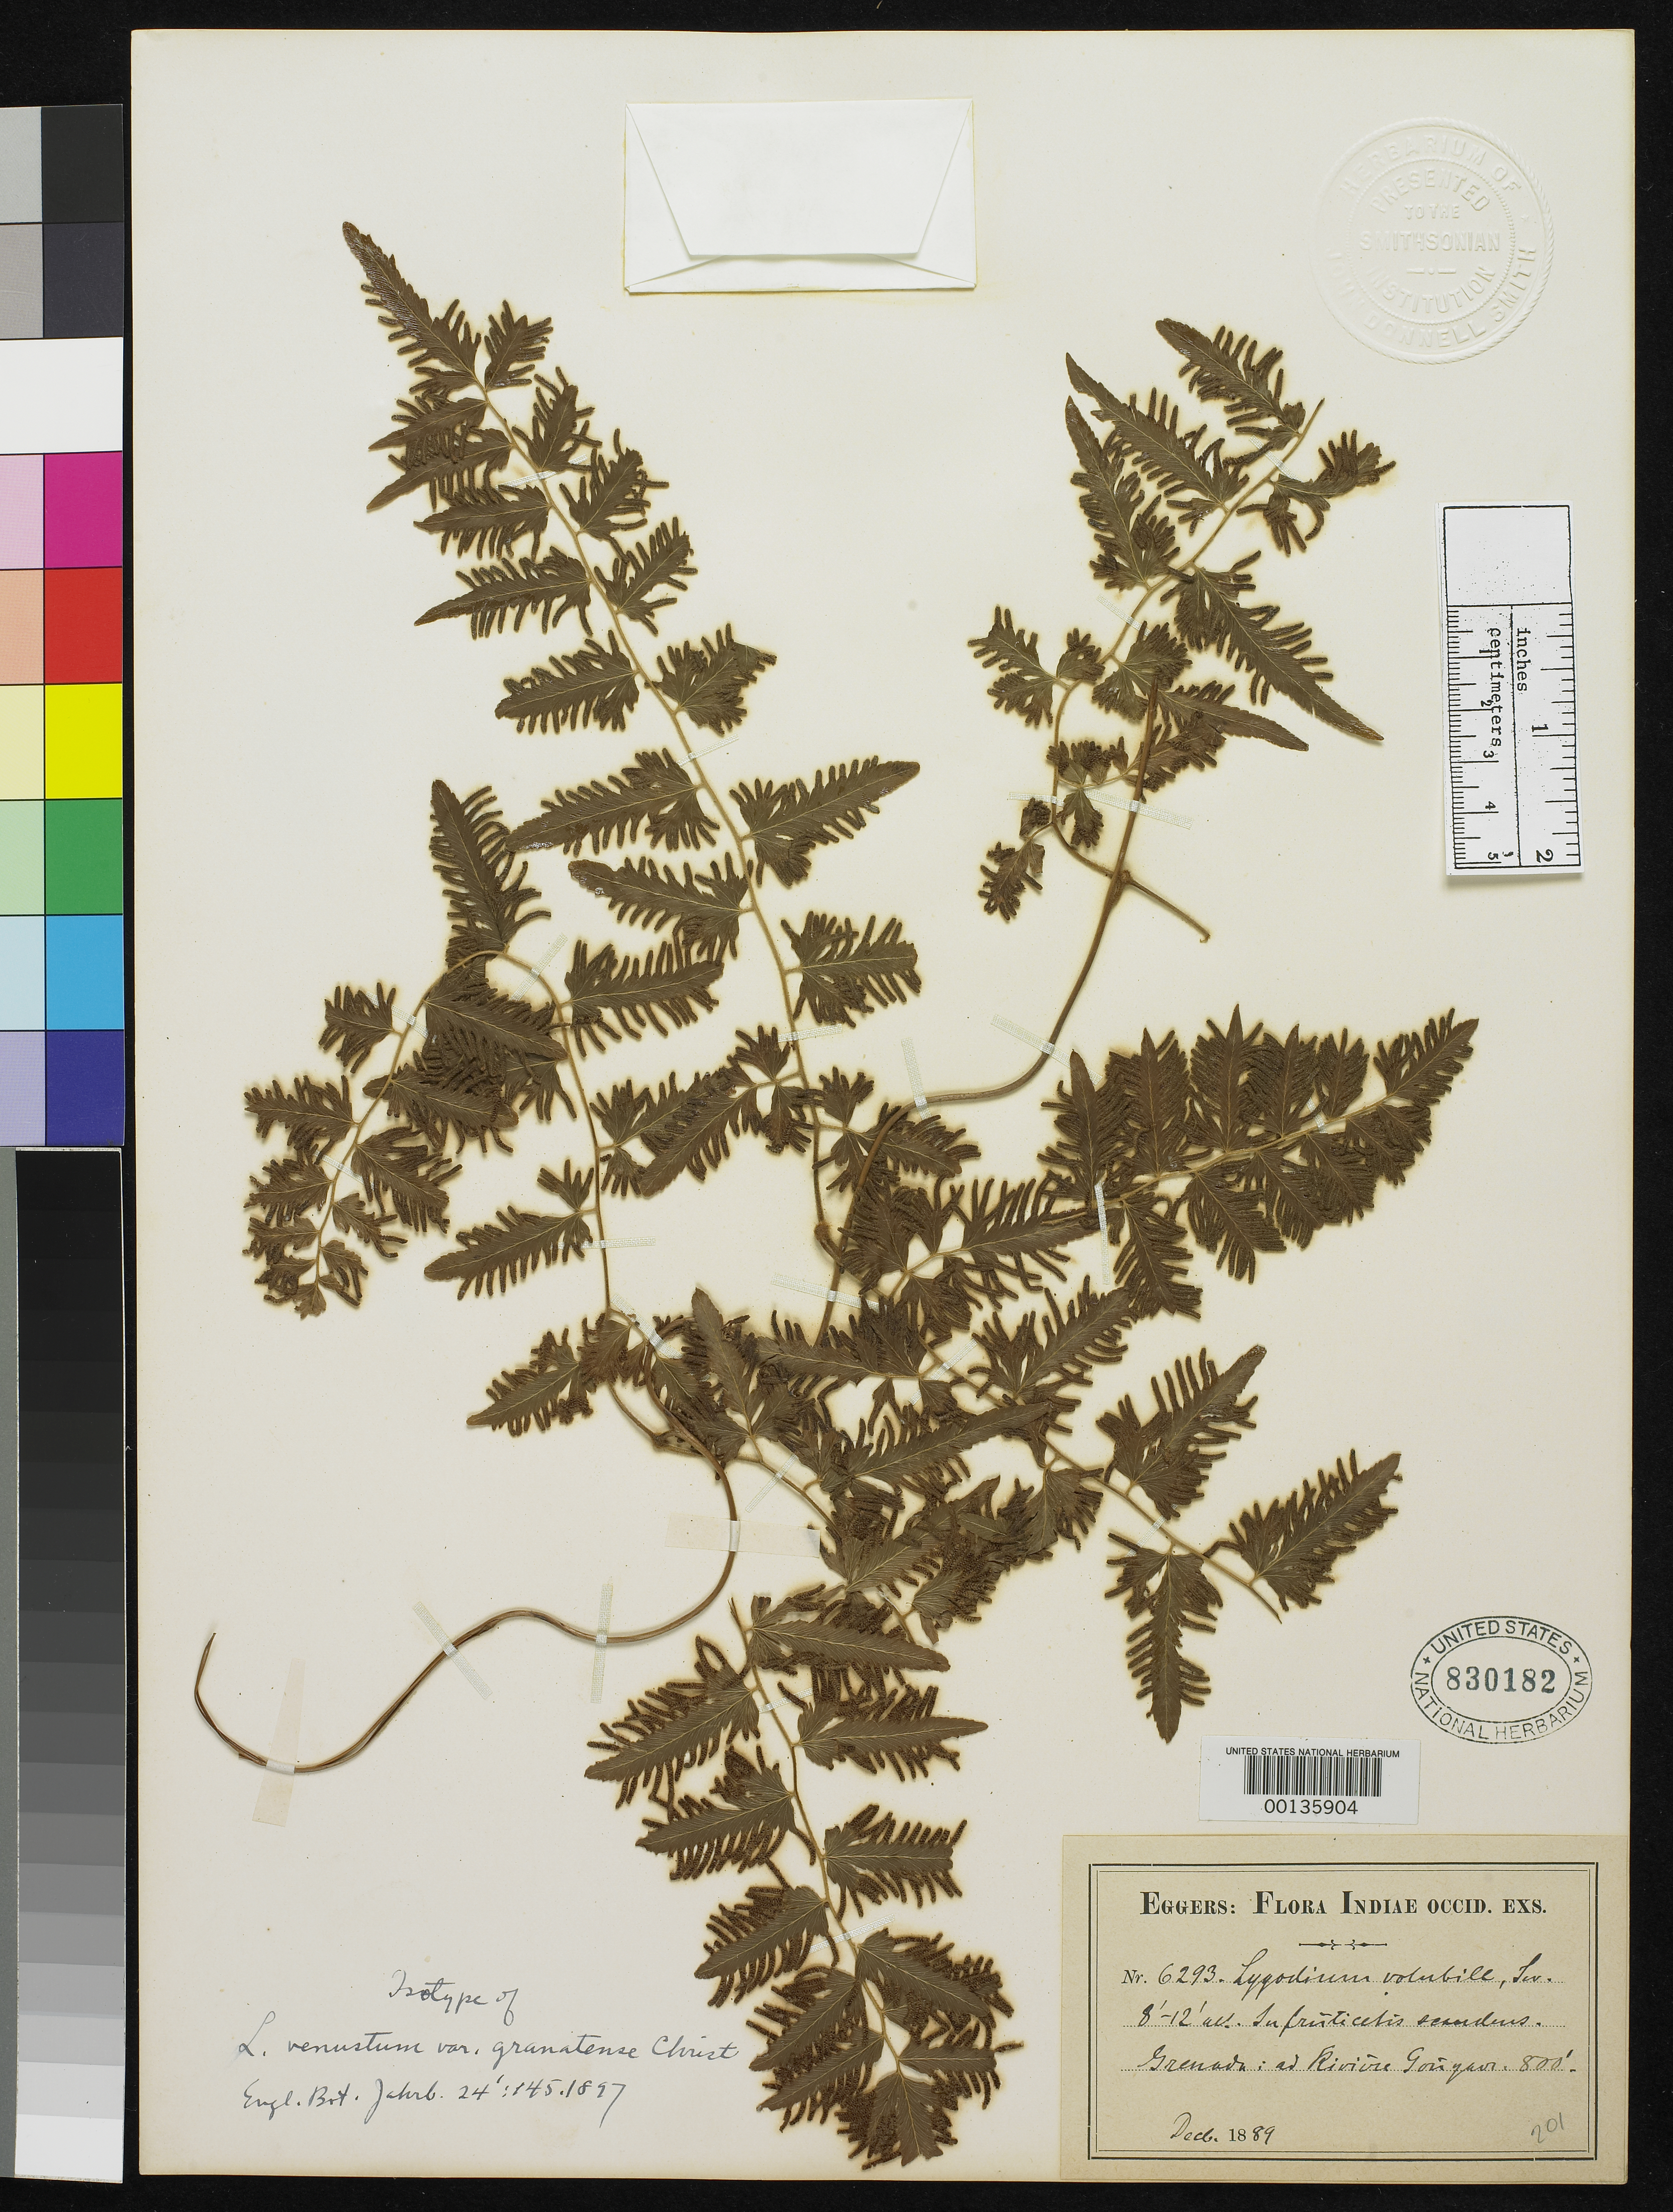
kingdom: Plantae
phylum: Tracheophyta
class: Polypodiopsida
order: Schizaeales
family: Lygodiaceae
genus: Lygodium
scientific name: Lygodium venustum var. granatense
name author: Christ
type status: Type Collection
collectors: H. F. A. von Eggers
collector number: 6293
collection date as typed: Dec 1899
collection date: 1899-12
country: Grenada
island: Windward Is.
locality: Riviere Gongor.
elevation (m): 244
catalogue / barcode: US 830182